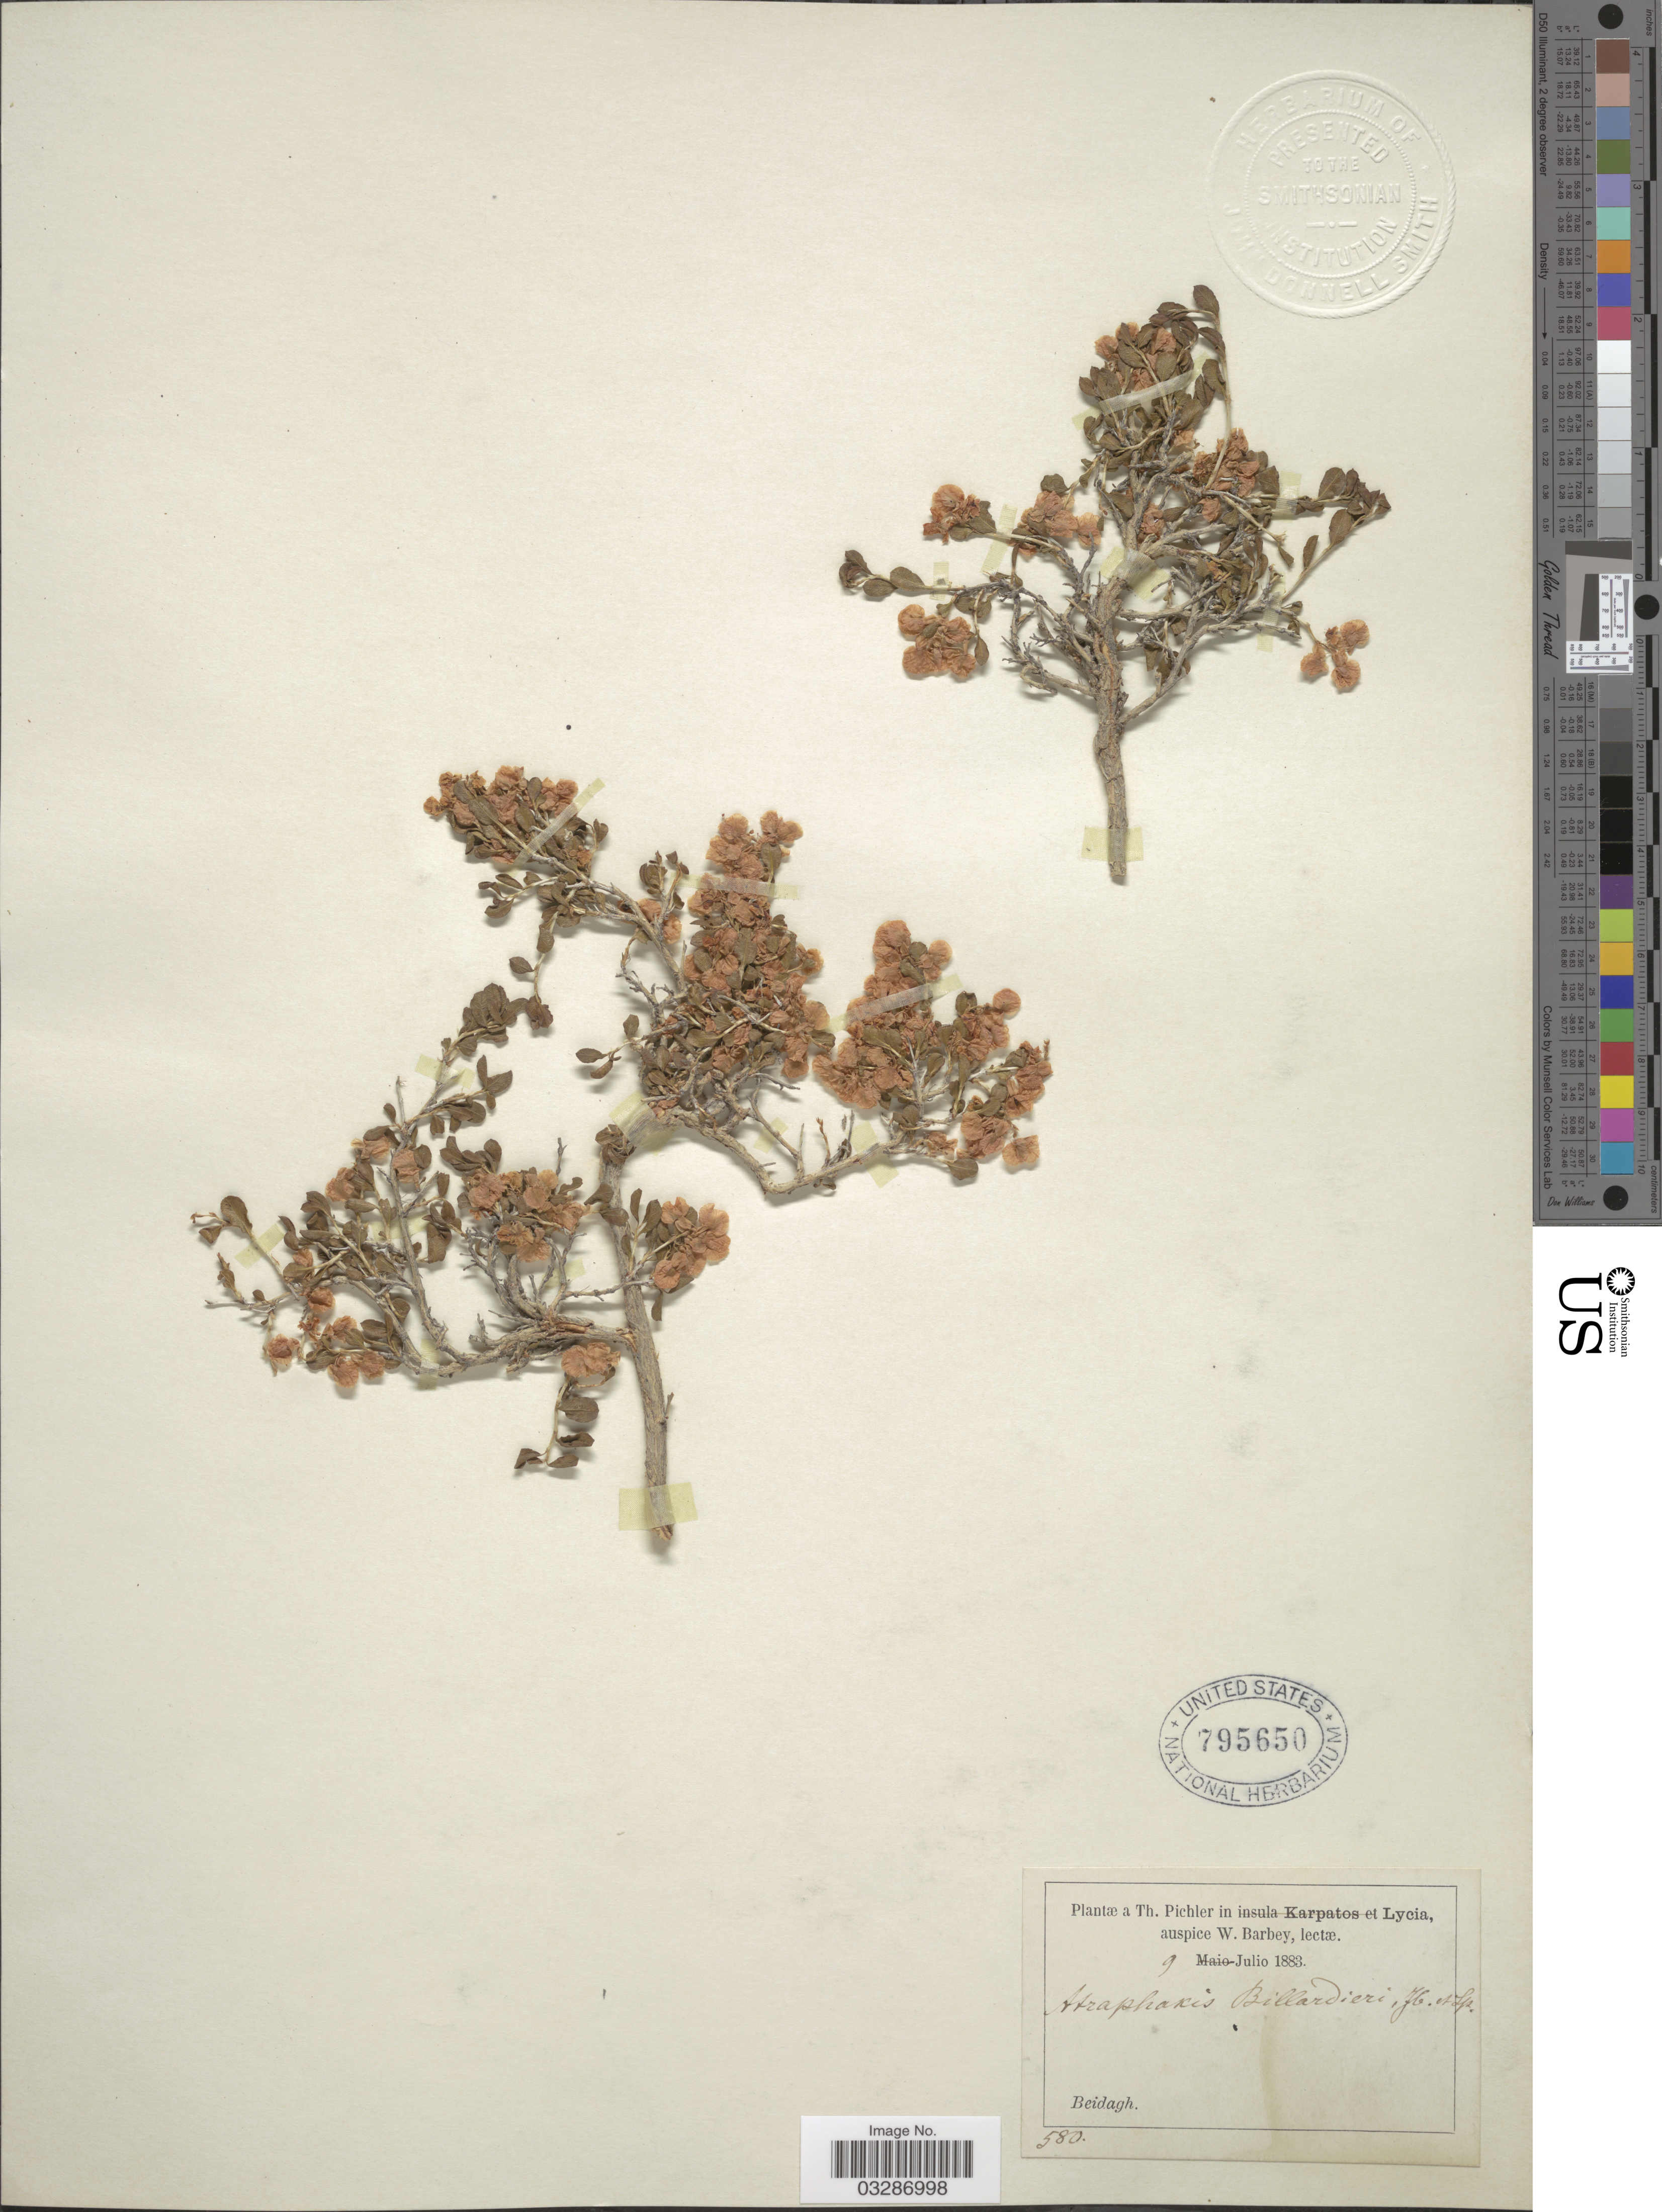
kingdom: Plantae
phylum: Tracheophyta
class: Magnoliopsida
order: Caryophyllales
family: Polygonaceae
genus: Atraphaxis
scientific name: Atraphaxis billardieri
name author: Jaub. & Spach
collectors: T. Pichler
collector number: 580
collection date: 1883-07-09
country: Turkey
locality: Lycia. Beidagh.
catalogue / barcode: US 795650